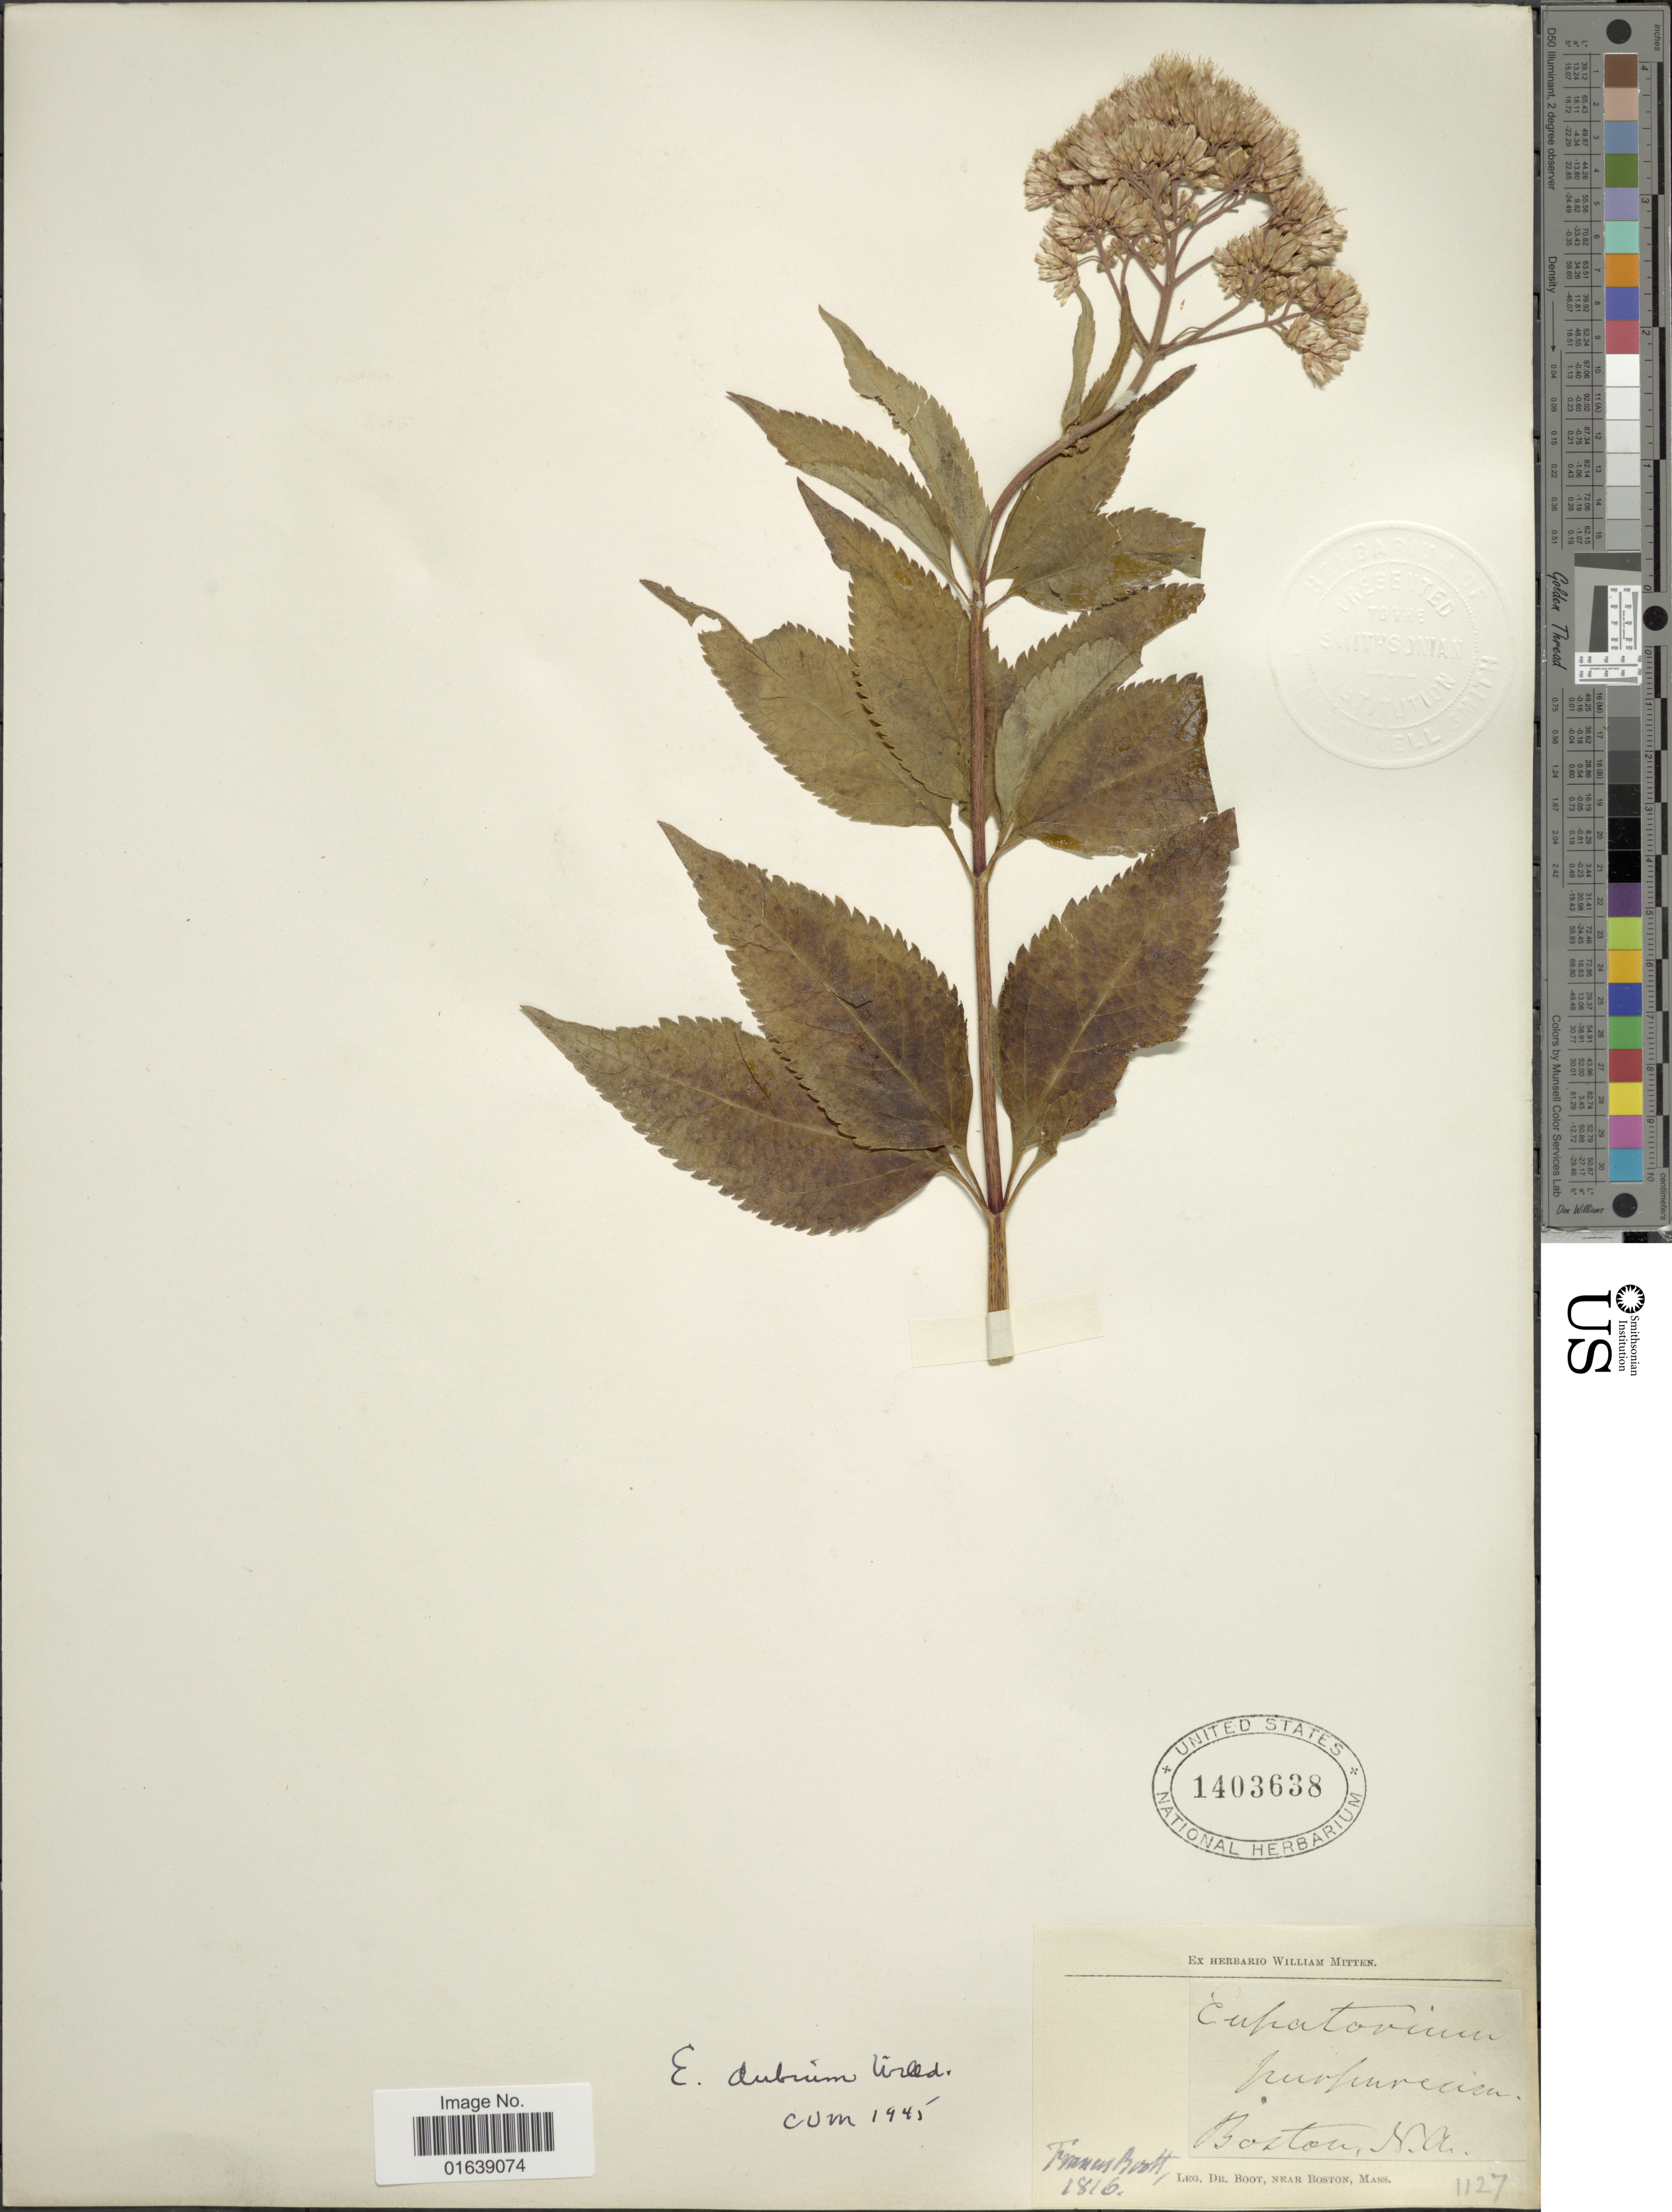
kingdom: Plantae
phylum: Tracheophyta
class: Magnoliopsida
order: Asterales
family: Asteraceae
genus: Eupatorium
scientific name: Eupatorium dubium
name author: Willd. ex Poir.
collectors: F. M. B. Boott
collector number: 1816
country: United States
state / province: Massachusetts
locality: Near Boston, Mass.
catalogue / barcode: US 1403638